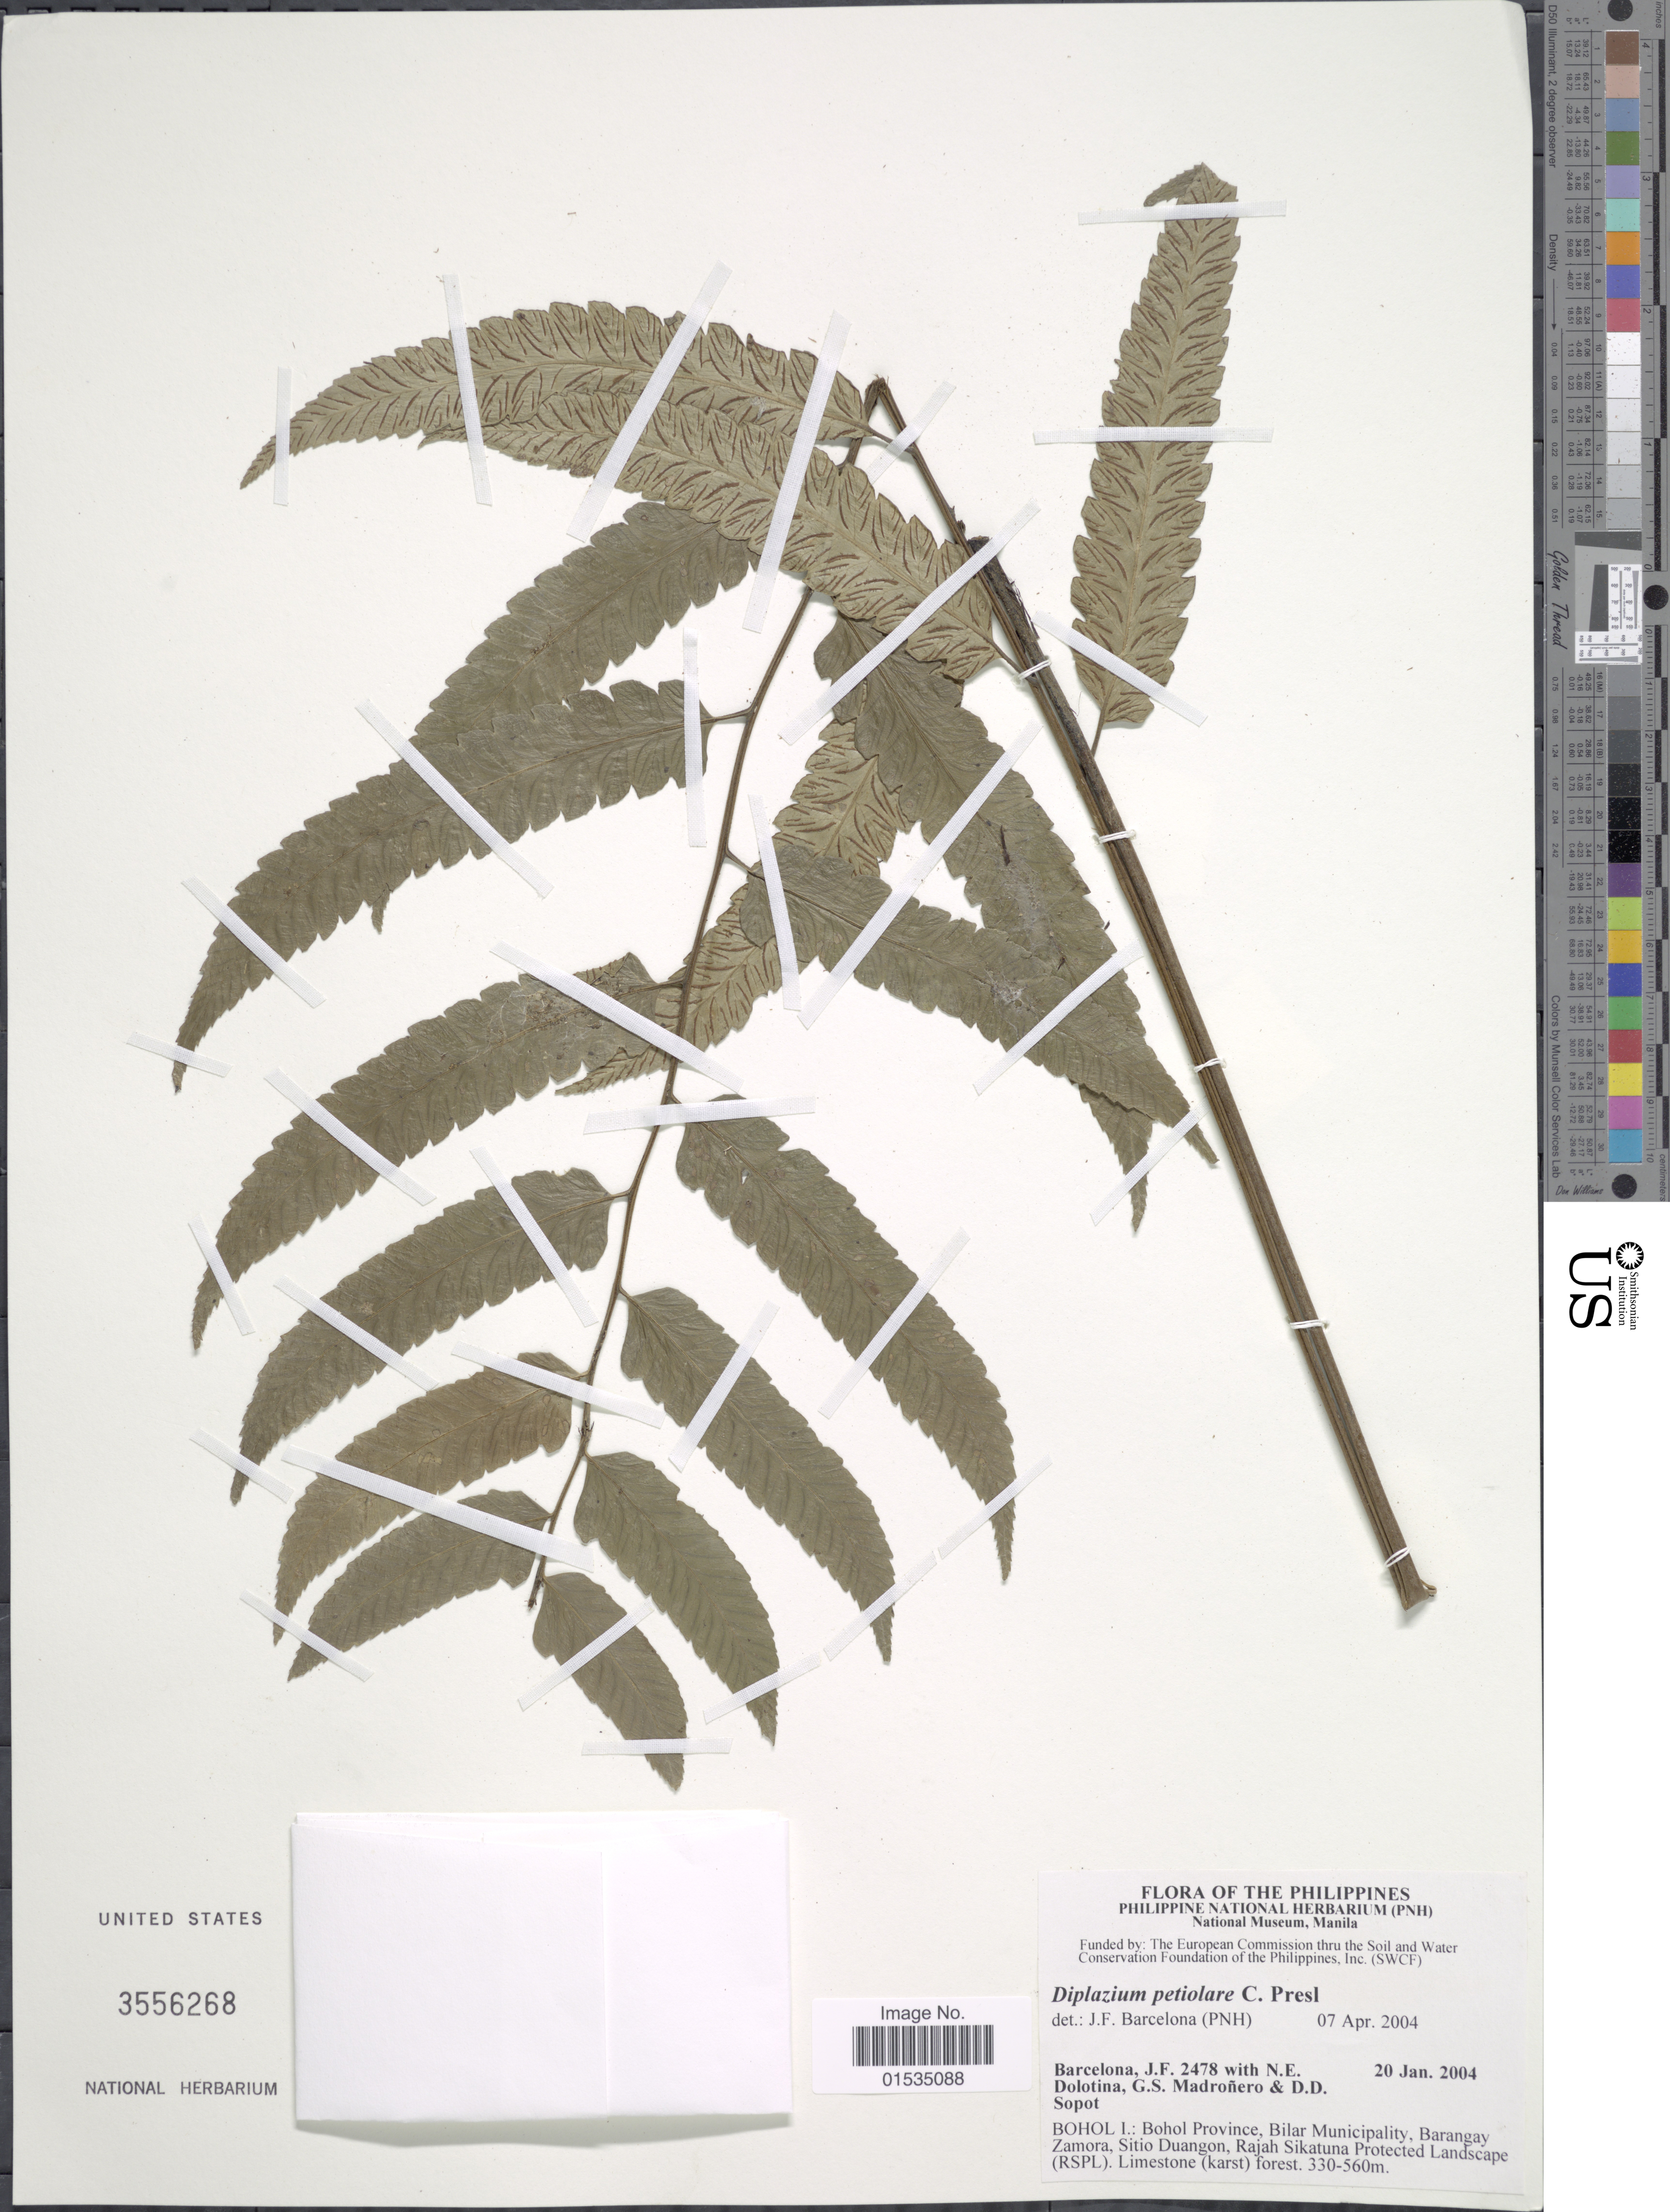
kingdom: Plantae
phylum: Tracheophyta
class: Polypodiopsida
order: Polypodiales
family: Athyriaceae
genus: Diplazium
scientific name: Diplazium petiolare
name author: C. Presl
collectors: J. F. Barcelona, N. Dolotina, G. Madroñero & D. Sopot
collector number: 2478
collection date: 2004-01-20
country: Philippines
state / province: Central Visayas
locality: Bohol Province, Bilar Municipality, Barangay Zamora, Sitio Duangon, Rajah Sikatuna, Proctected Landscape (RSPL)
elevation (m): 330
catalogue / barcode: US 3556268